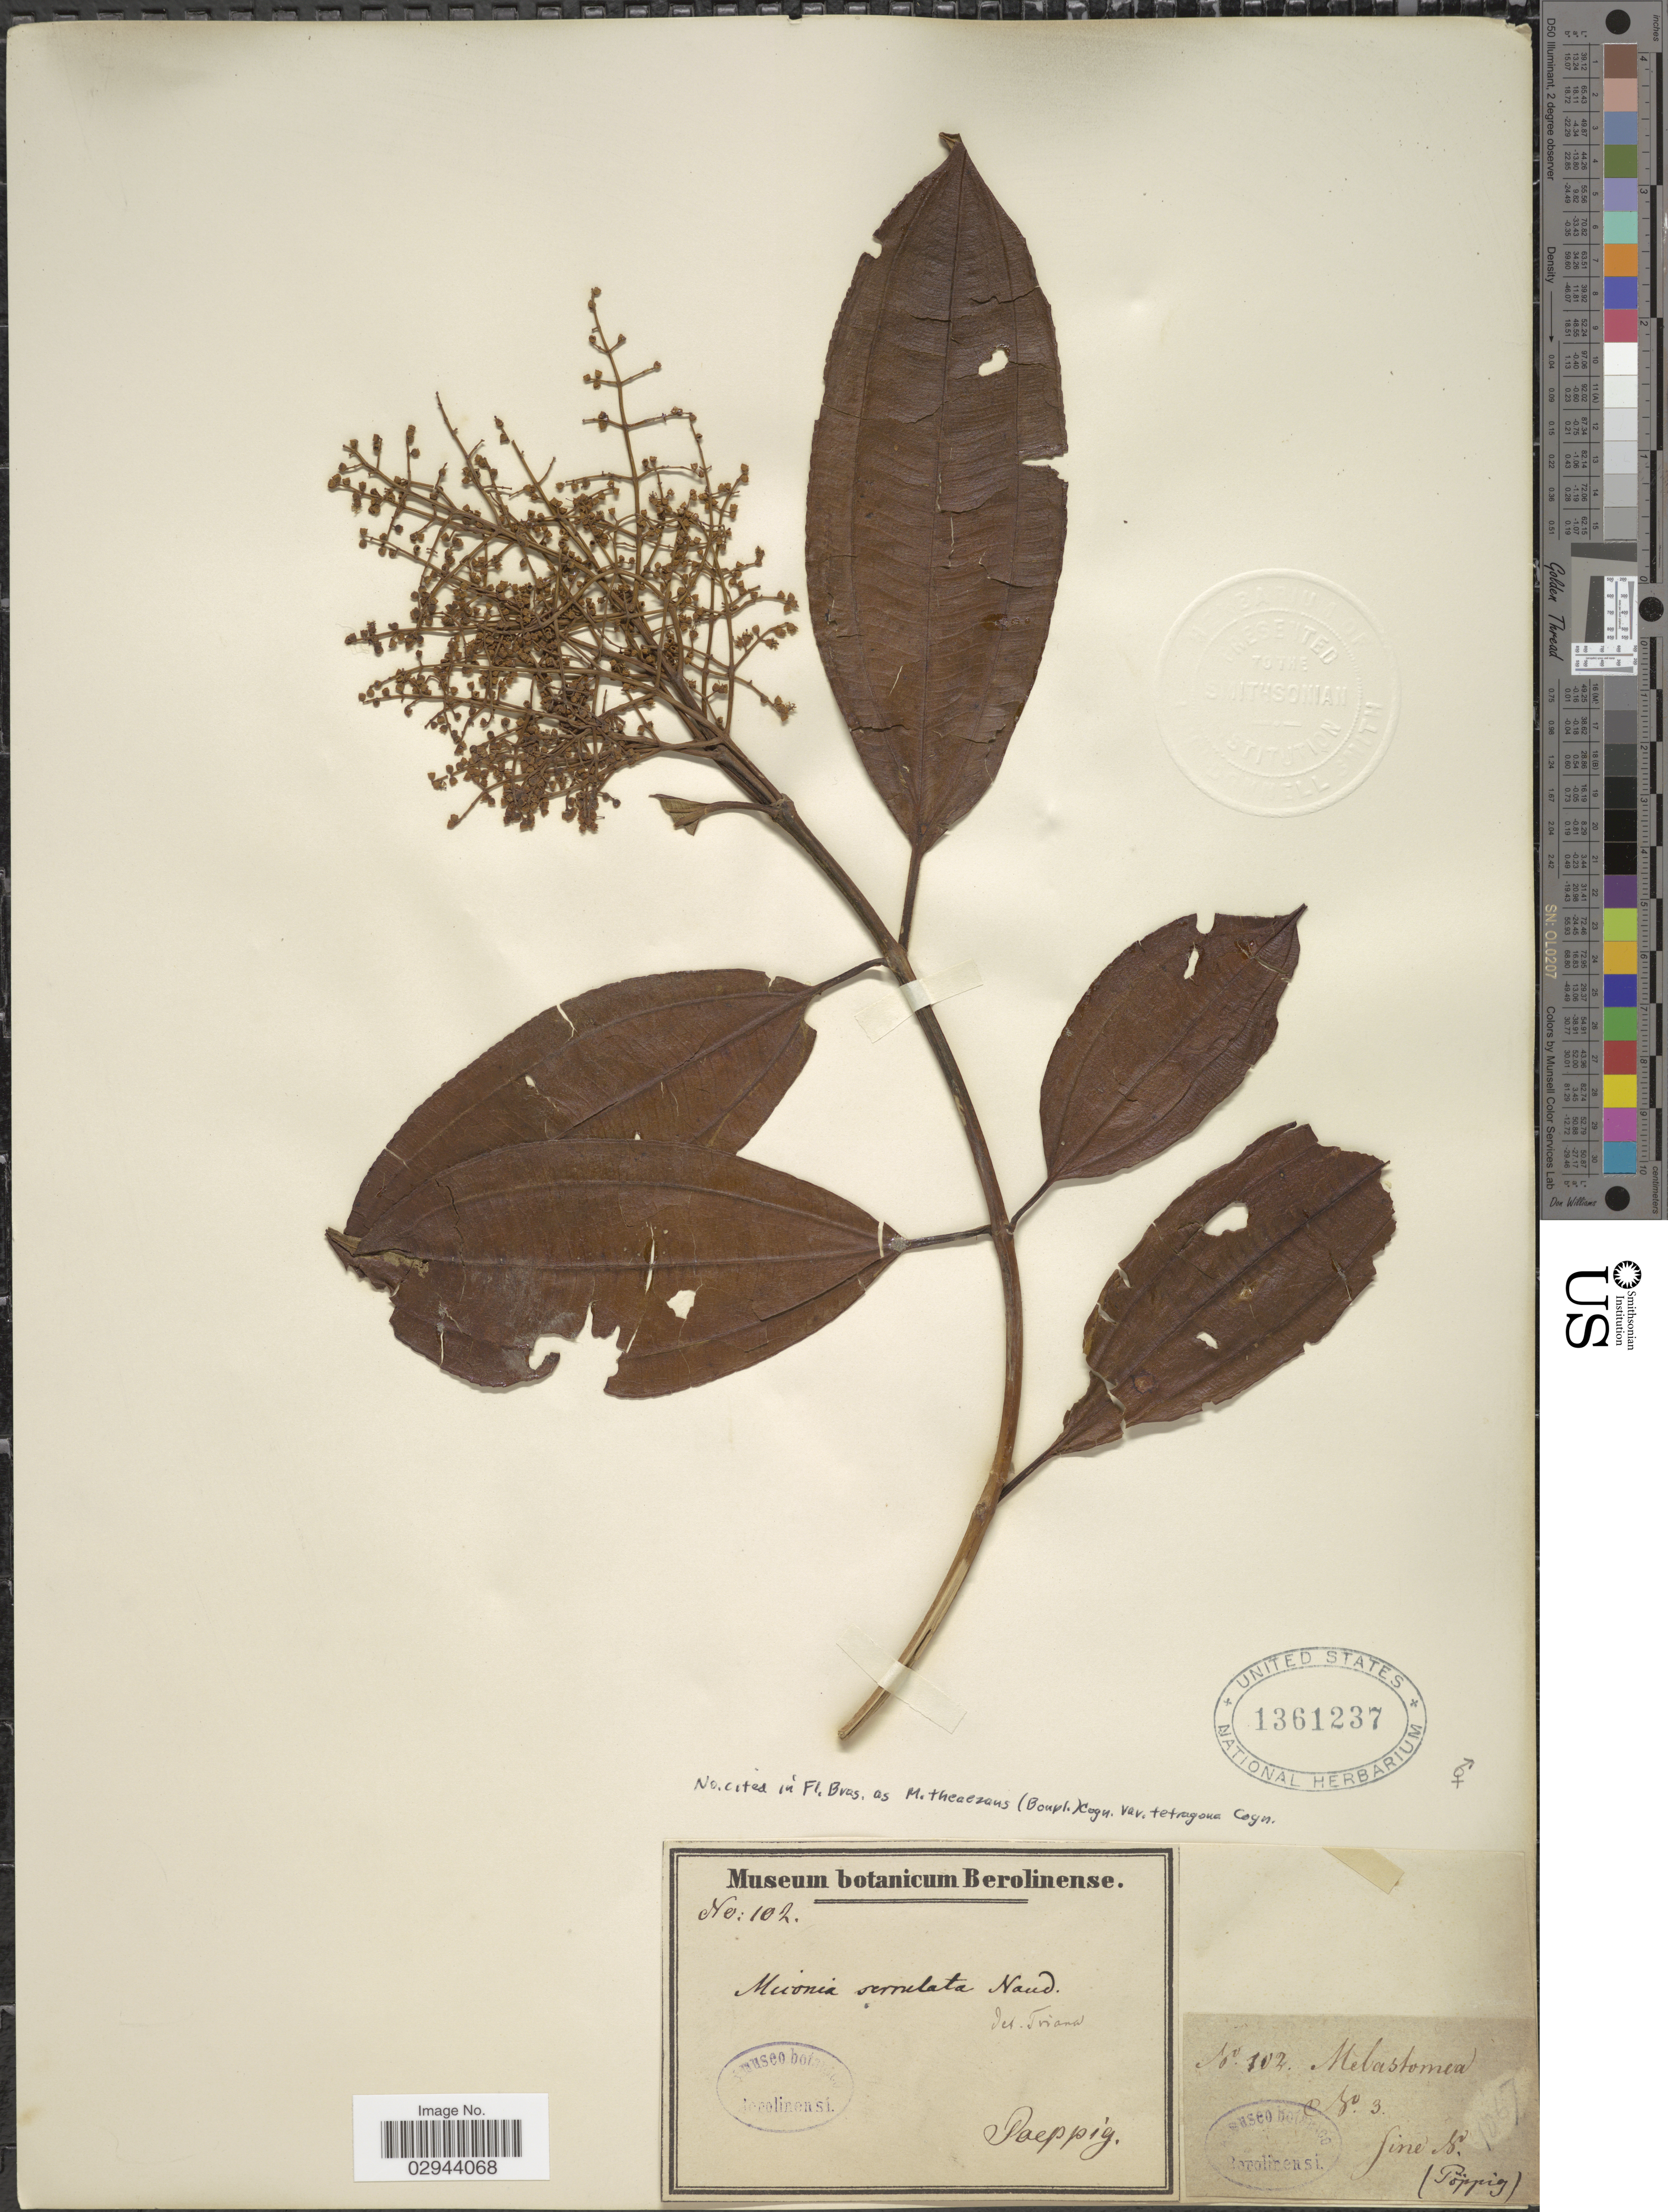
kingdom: Plantae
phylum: Tracheophyta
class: Magnoliopsida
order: Myrtales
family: Melastomataceae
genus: Miconia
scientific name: Miconia theizans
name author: (Bonpl.) Cogn.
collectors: Poeppig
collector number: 102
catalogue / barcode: US 1361237